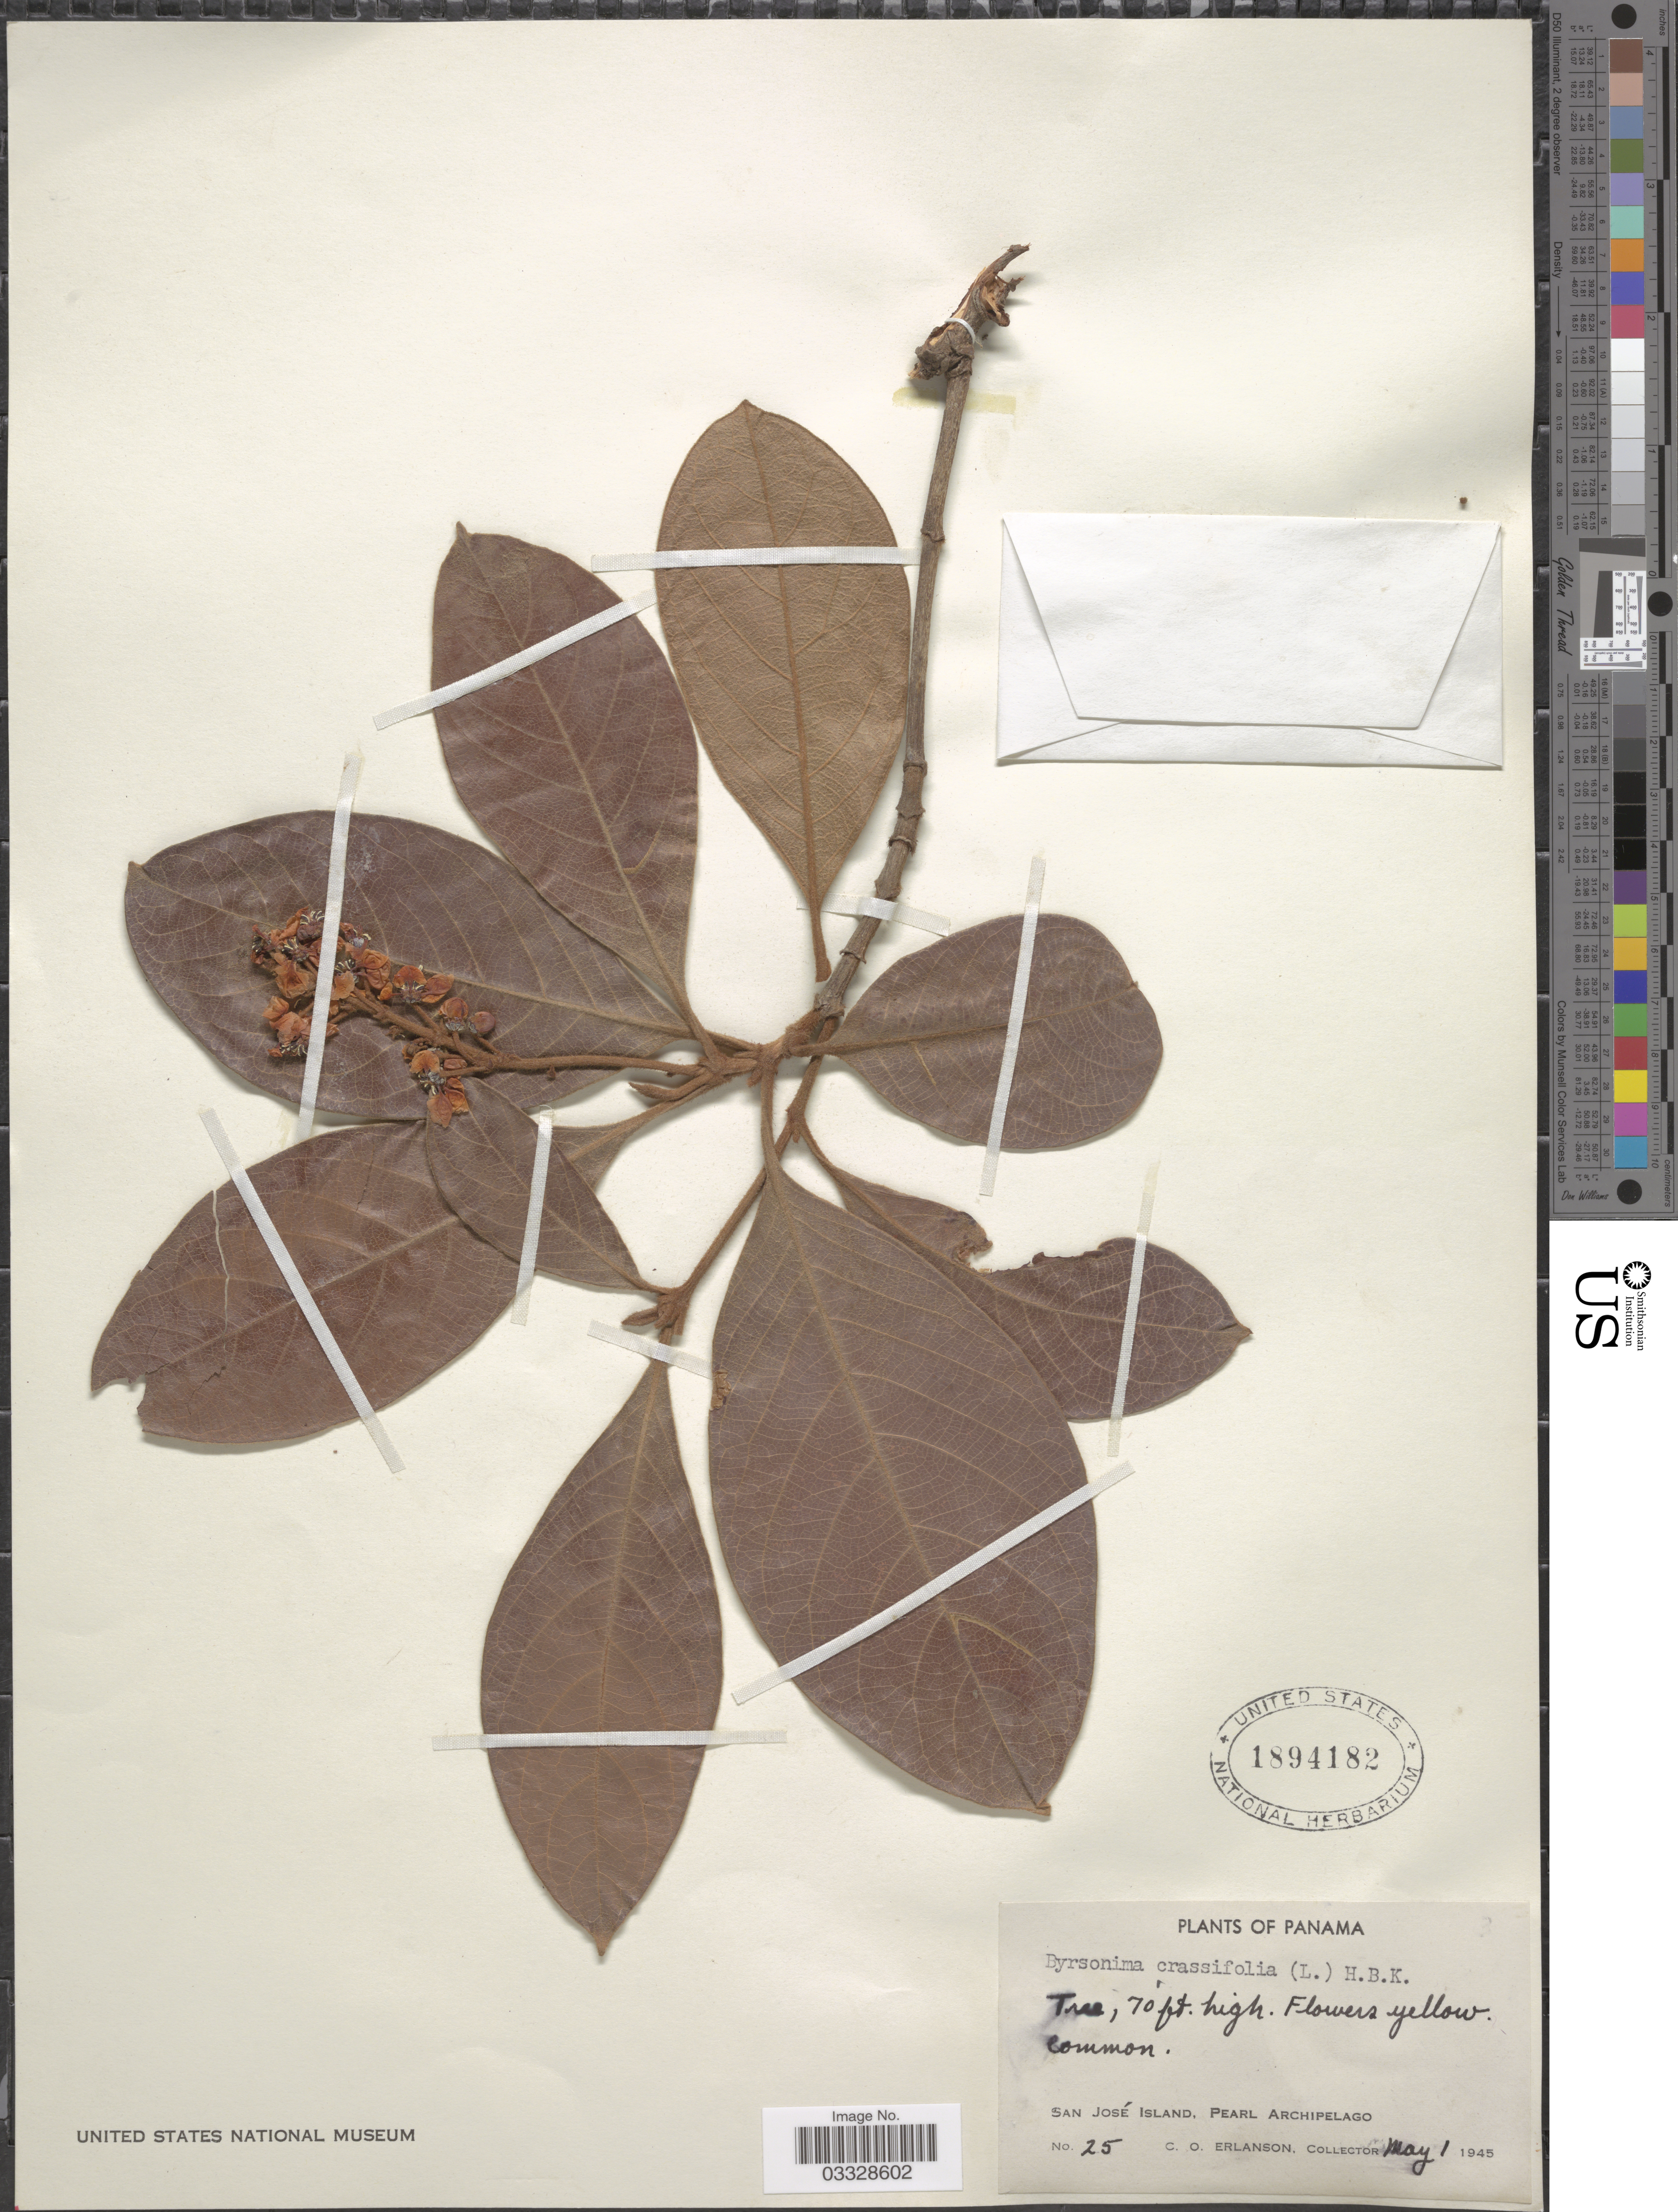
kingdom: Plantae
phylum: Tracheophyta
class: Magnoliopsida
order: Malpighiales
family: Malpighiaceae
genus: Byrsonima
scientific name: Byrsonima crassifolia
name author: (L.) Kunth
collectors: C. O. Erlanson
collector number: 25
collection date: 1945-05-01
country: Panama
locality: San José Island, Pearl Archipelago.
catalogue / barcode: US 1894182